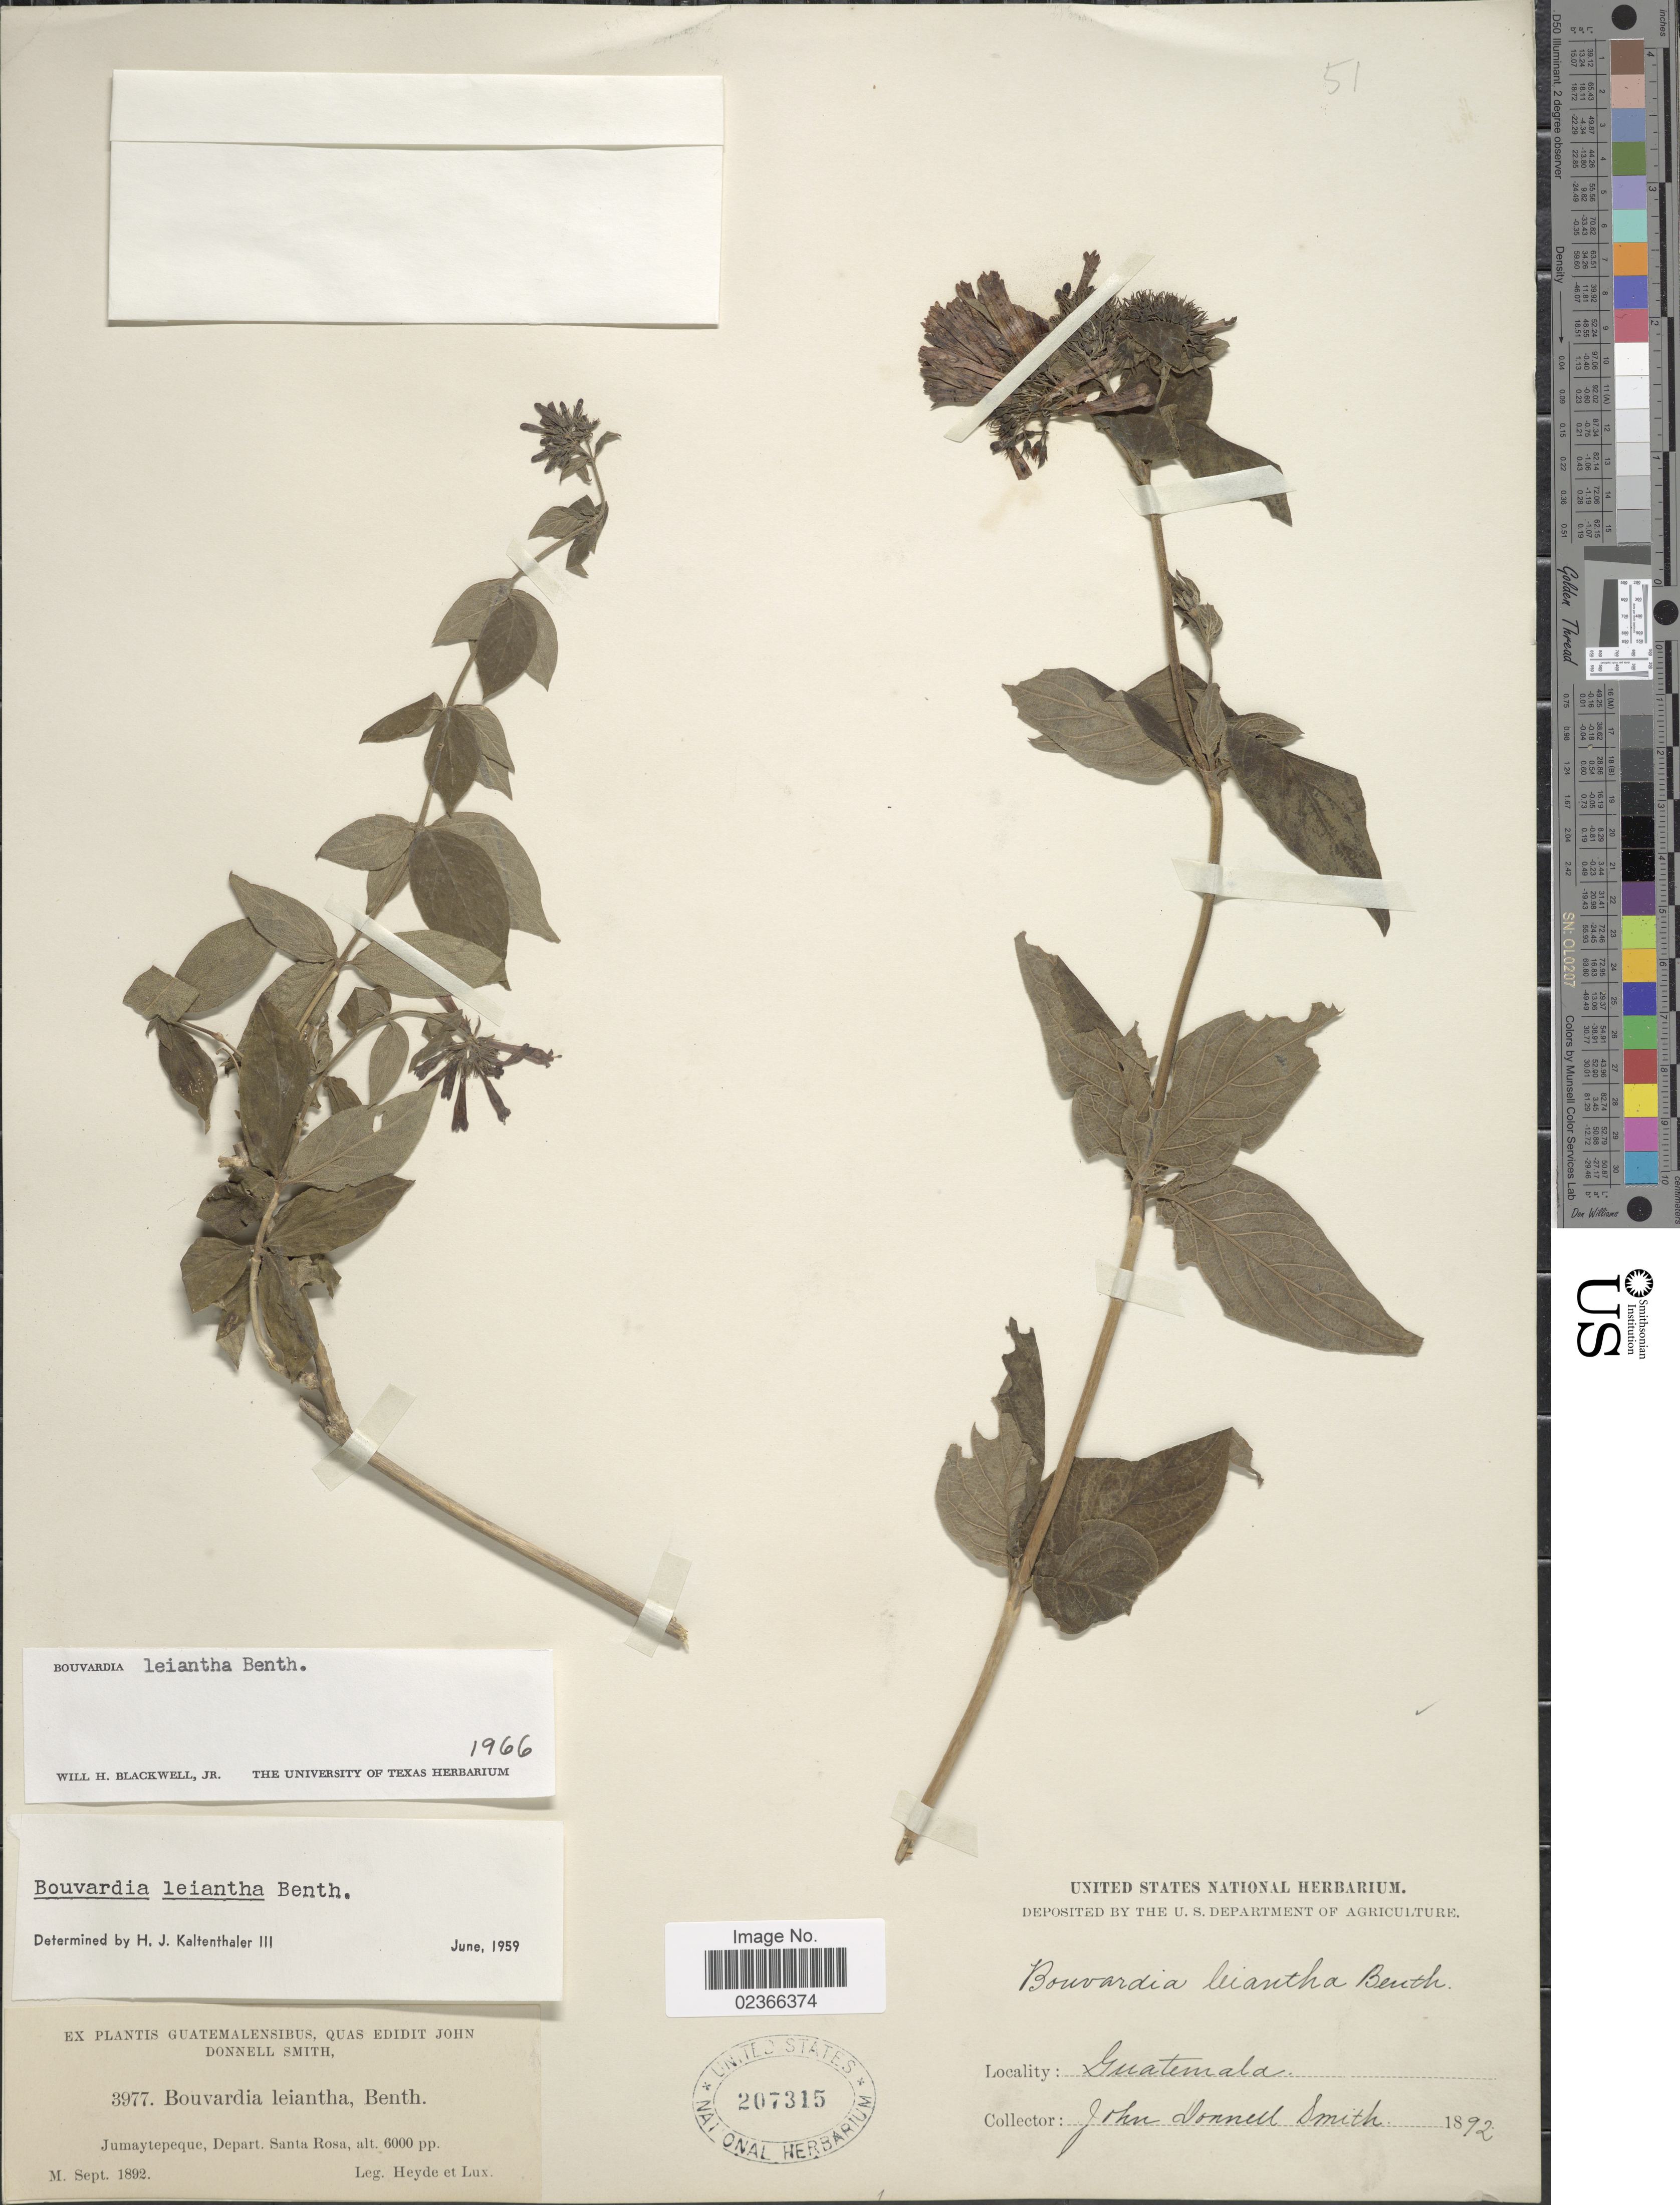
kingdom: Plantae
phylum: Tracheophyta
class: Magnoliopsida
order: Gentianales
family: Rubiaceae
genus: Bouvardia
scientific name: Bouvardia leiantha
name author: Benth.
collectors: Heyde & Lux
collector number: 3977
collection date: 1892-09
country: Guatemala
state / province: Santa Rosa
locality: Jumaytepeque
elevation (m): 1829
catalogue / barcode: US 207315